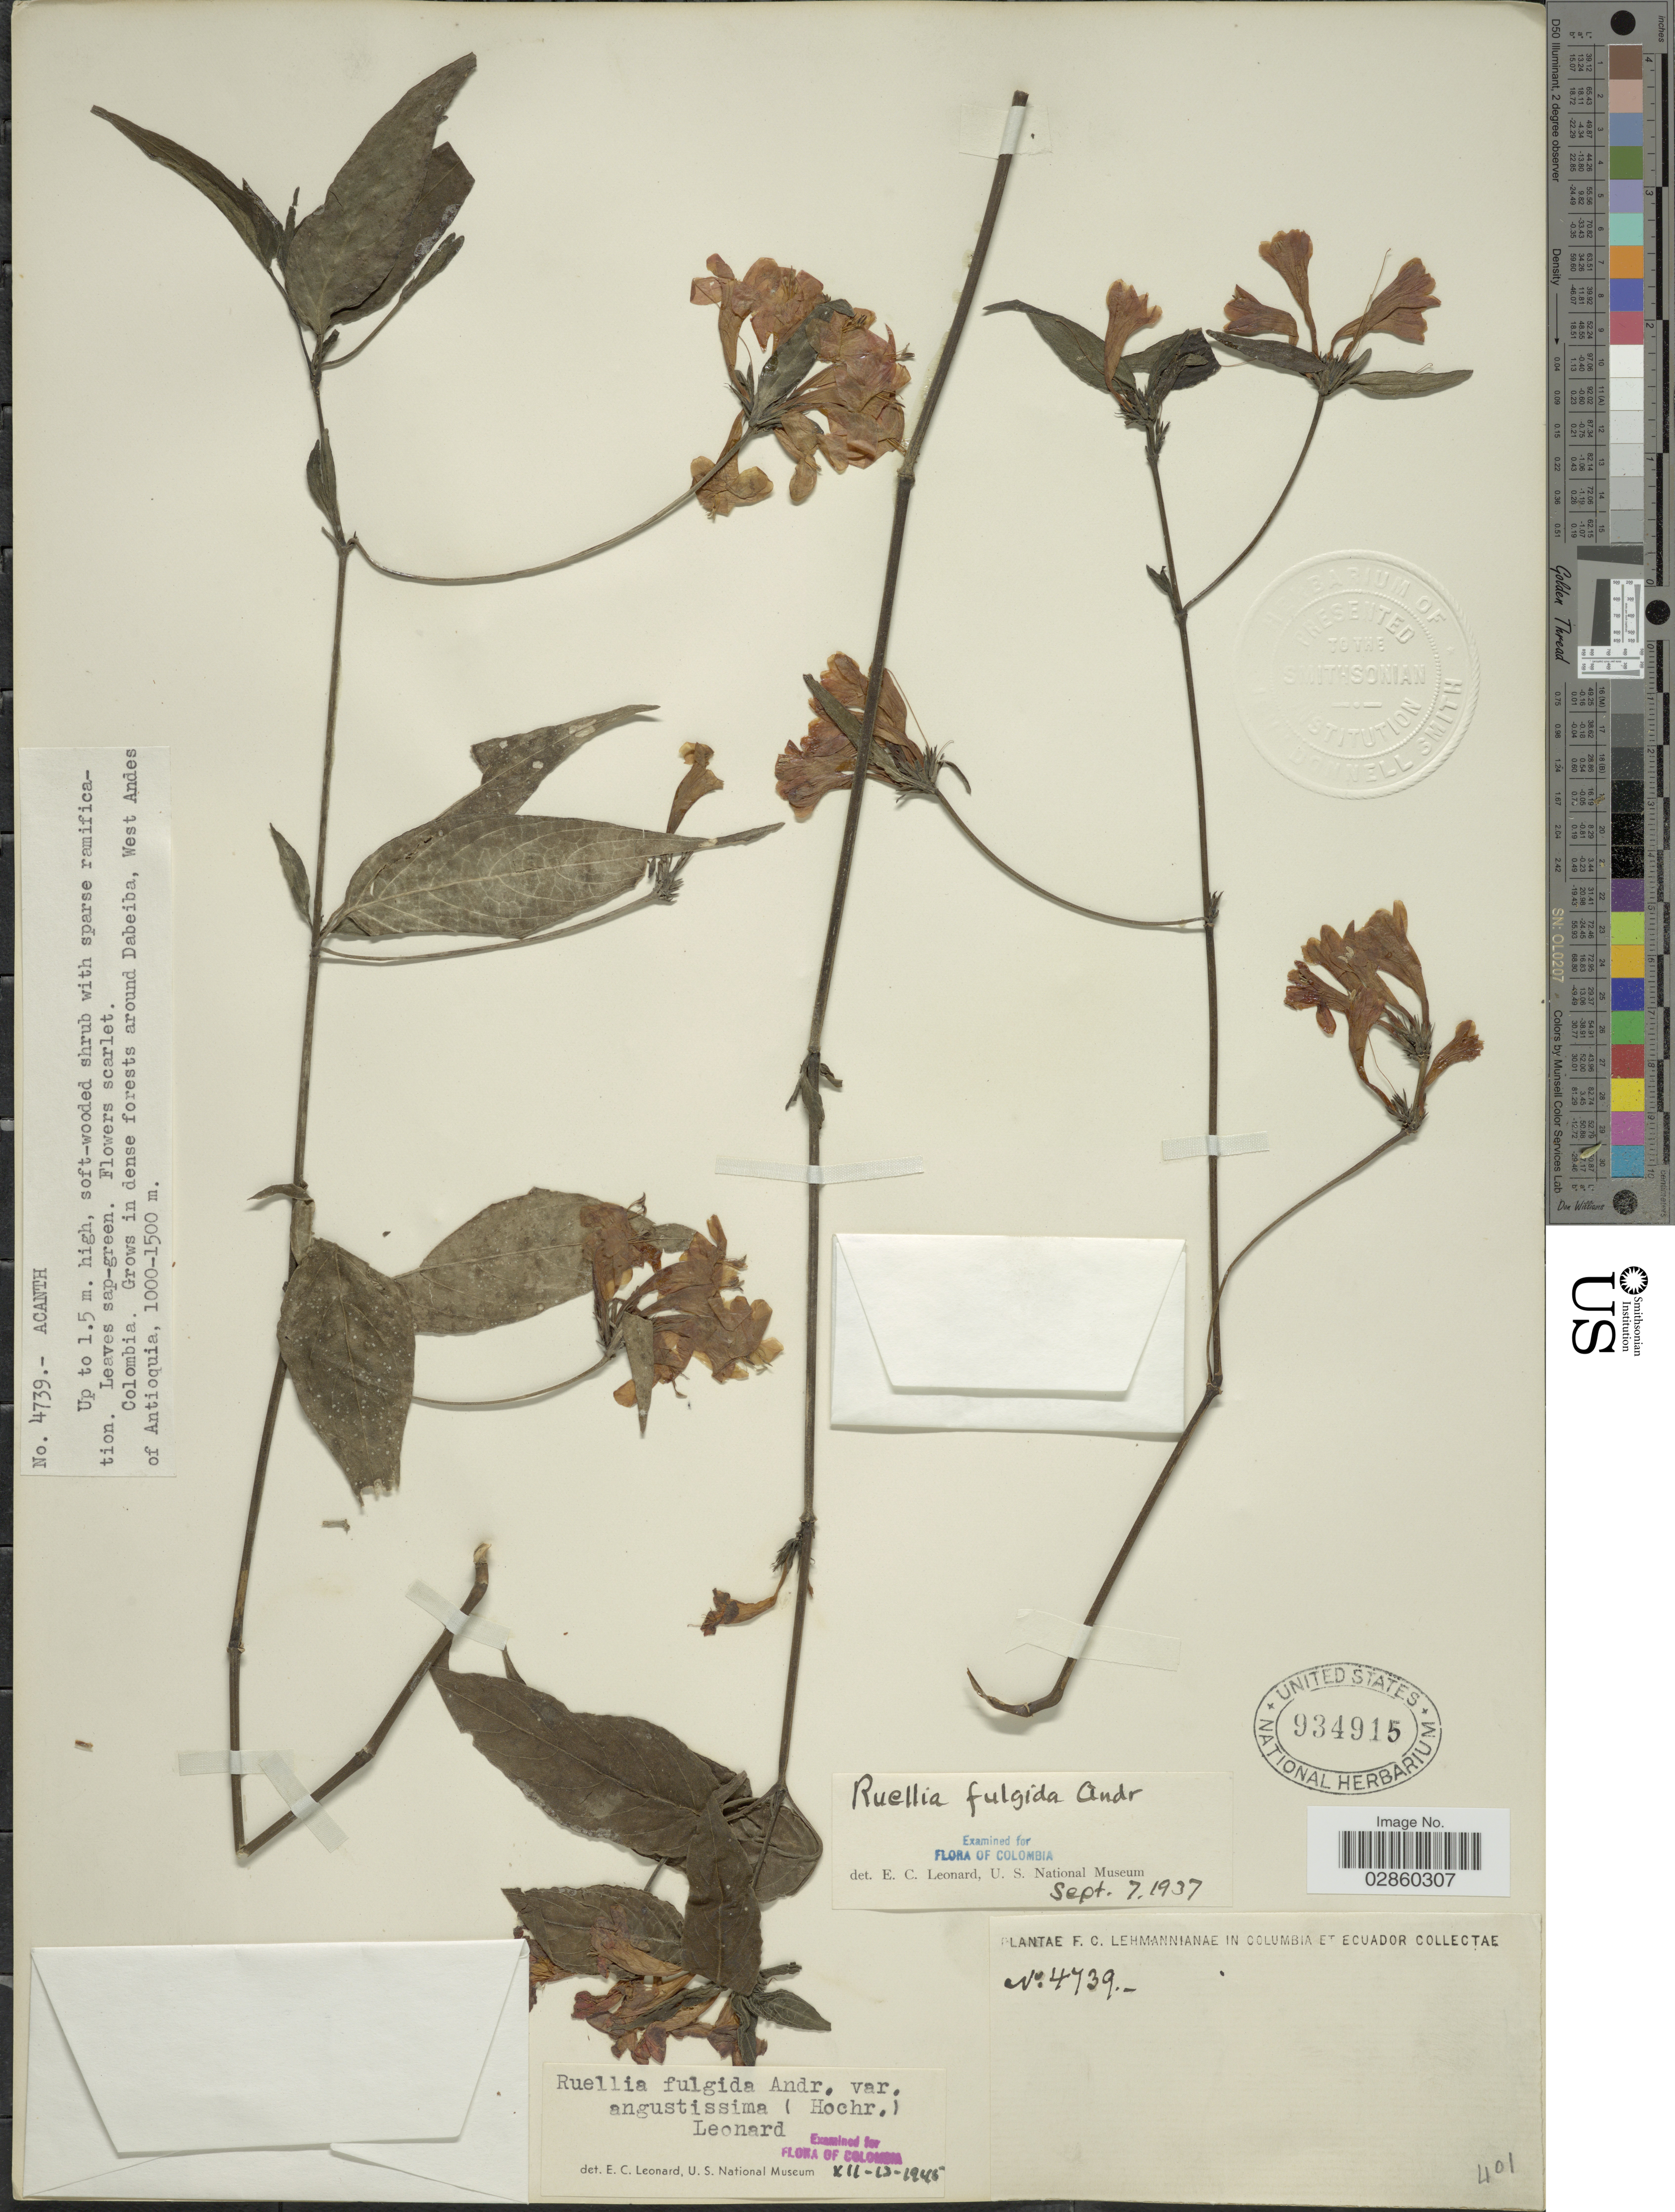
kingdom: Plantae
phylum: Tracheophyta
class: Magnoliopsida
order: Lamiales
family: Acanthaceae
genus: Ruellia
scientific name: Ruellia fulgida var. angustissima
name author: (Hochr.) Leonard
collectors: F. C. Lehmann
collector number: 4739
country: Colombia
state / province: Antioquia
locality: Grows in dense forest around Dabeiba, West Andes of Antioquia.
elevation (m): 1000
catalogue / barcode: US 934915